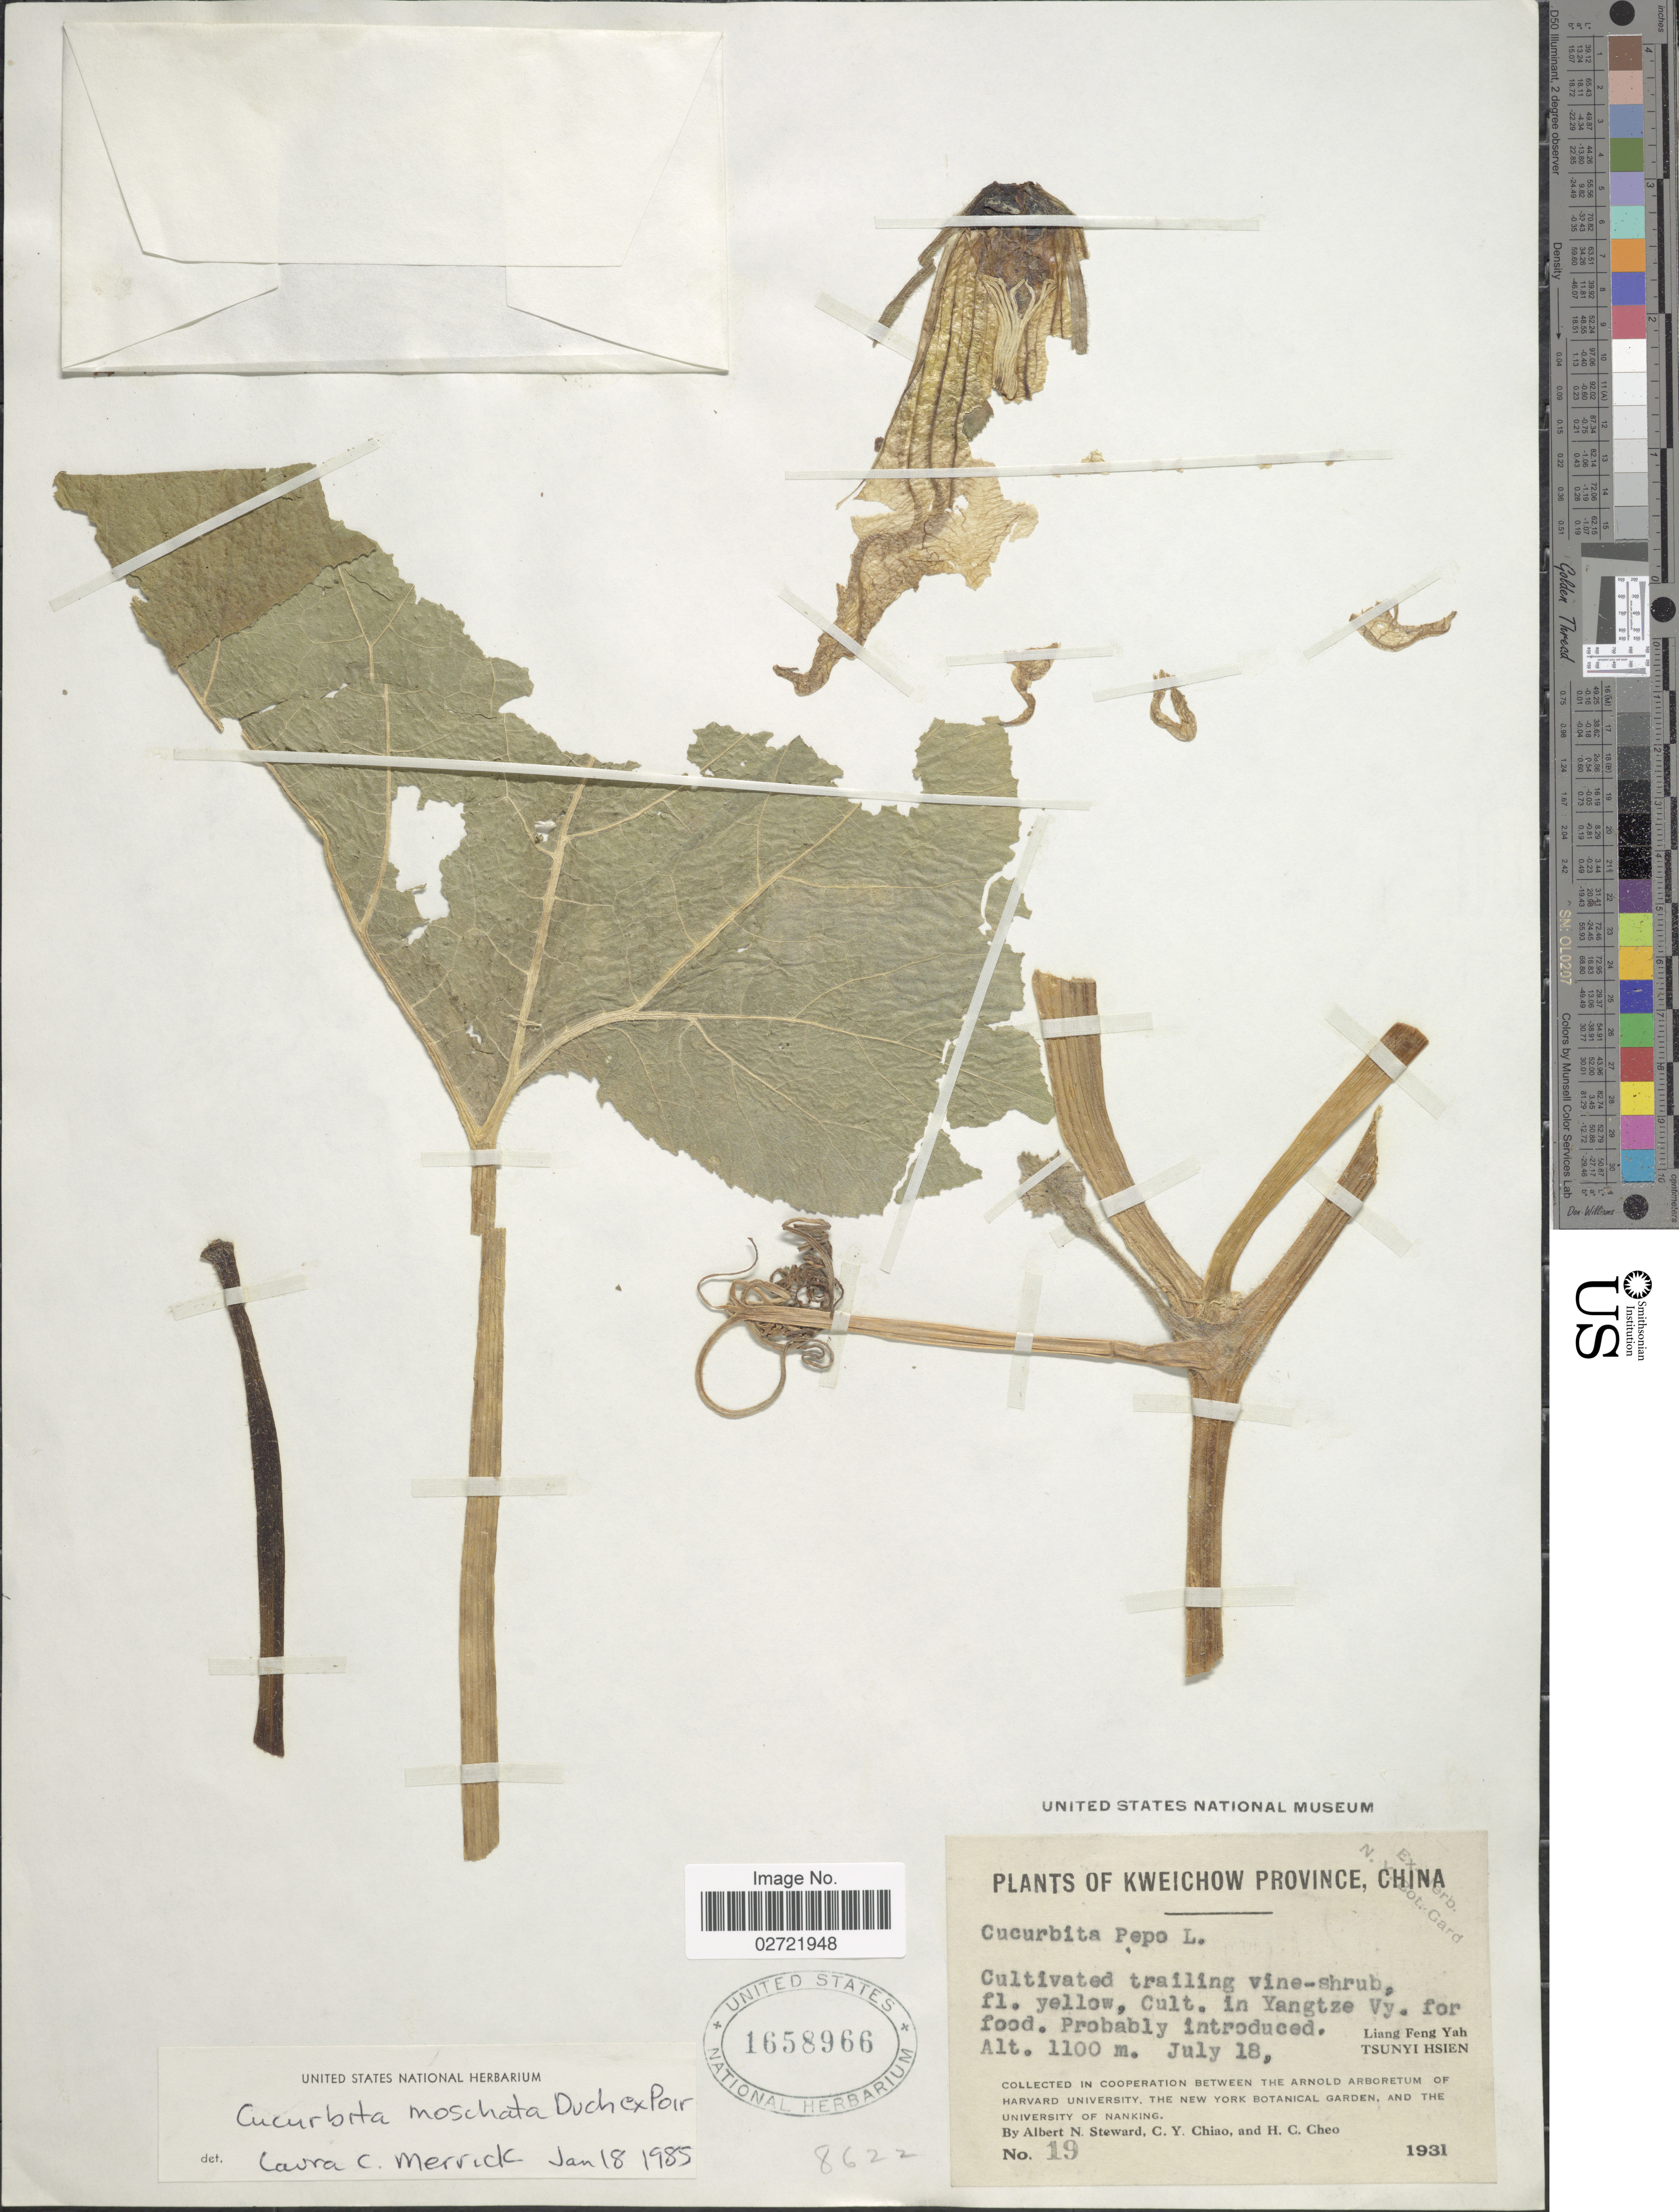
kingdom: Plantae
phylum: Tracheophyta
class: Magnoliopsida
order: Cucurbitales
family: Cucurbitaceae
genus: Cucurbita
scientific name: Cucurbita moschata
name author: (Duch.) Poir.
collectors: A. N. Steward, C. Y. Chiao & H. Cheo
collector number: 19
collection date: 1931-07-18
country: China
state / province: Guizhou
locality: Kweichow Province, Cult in Yangtze Vy. Liang Feng Yah, Tsunyi Hsien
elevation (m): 1100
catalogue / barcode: US 1658966